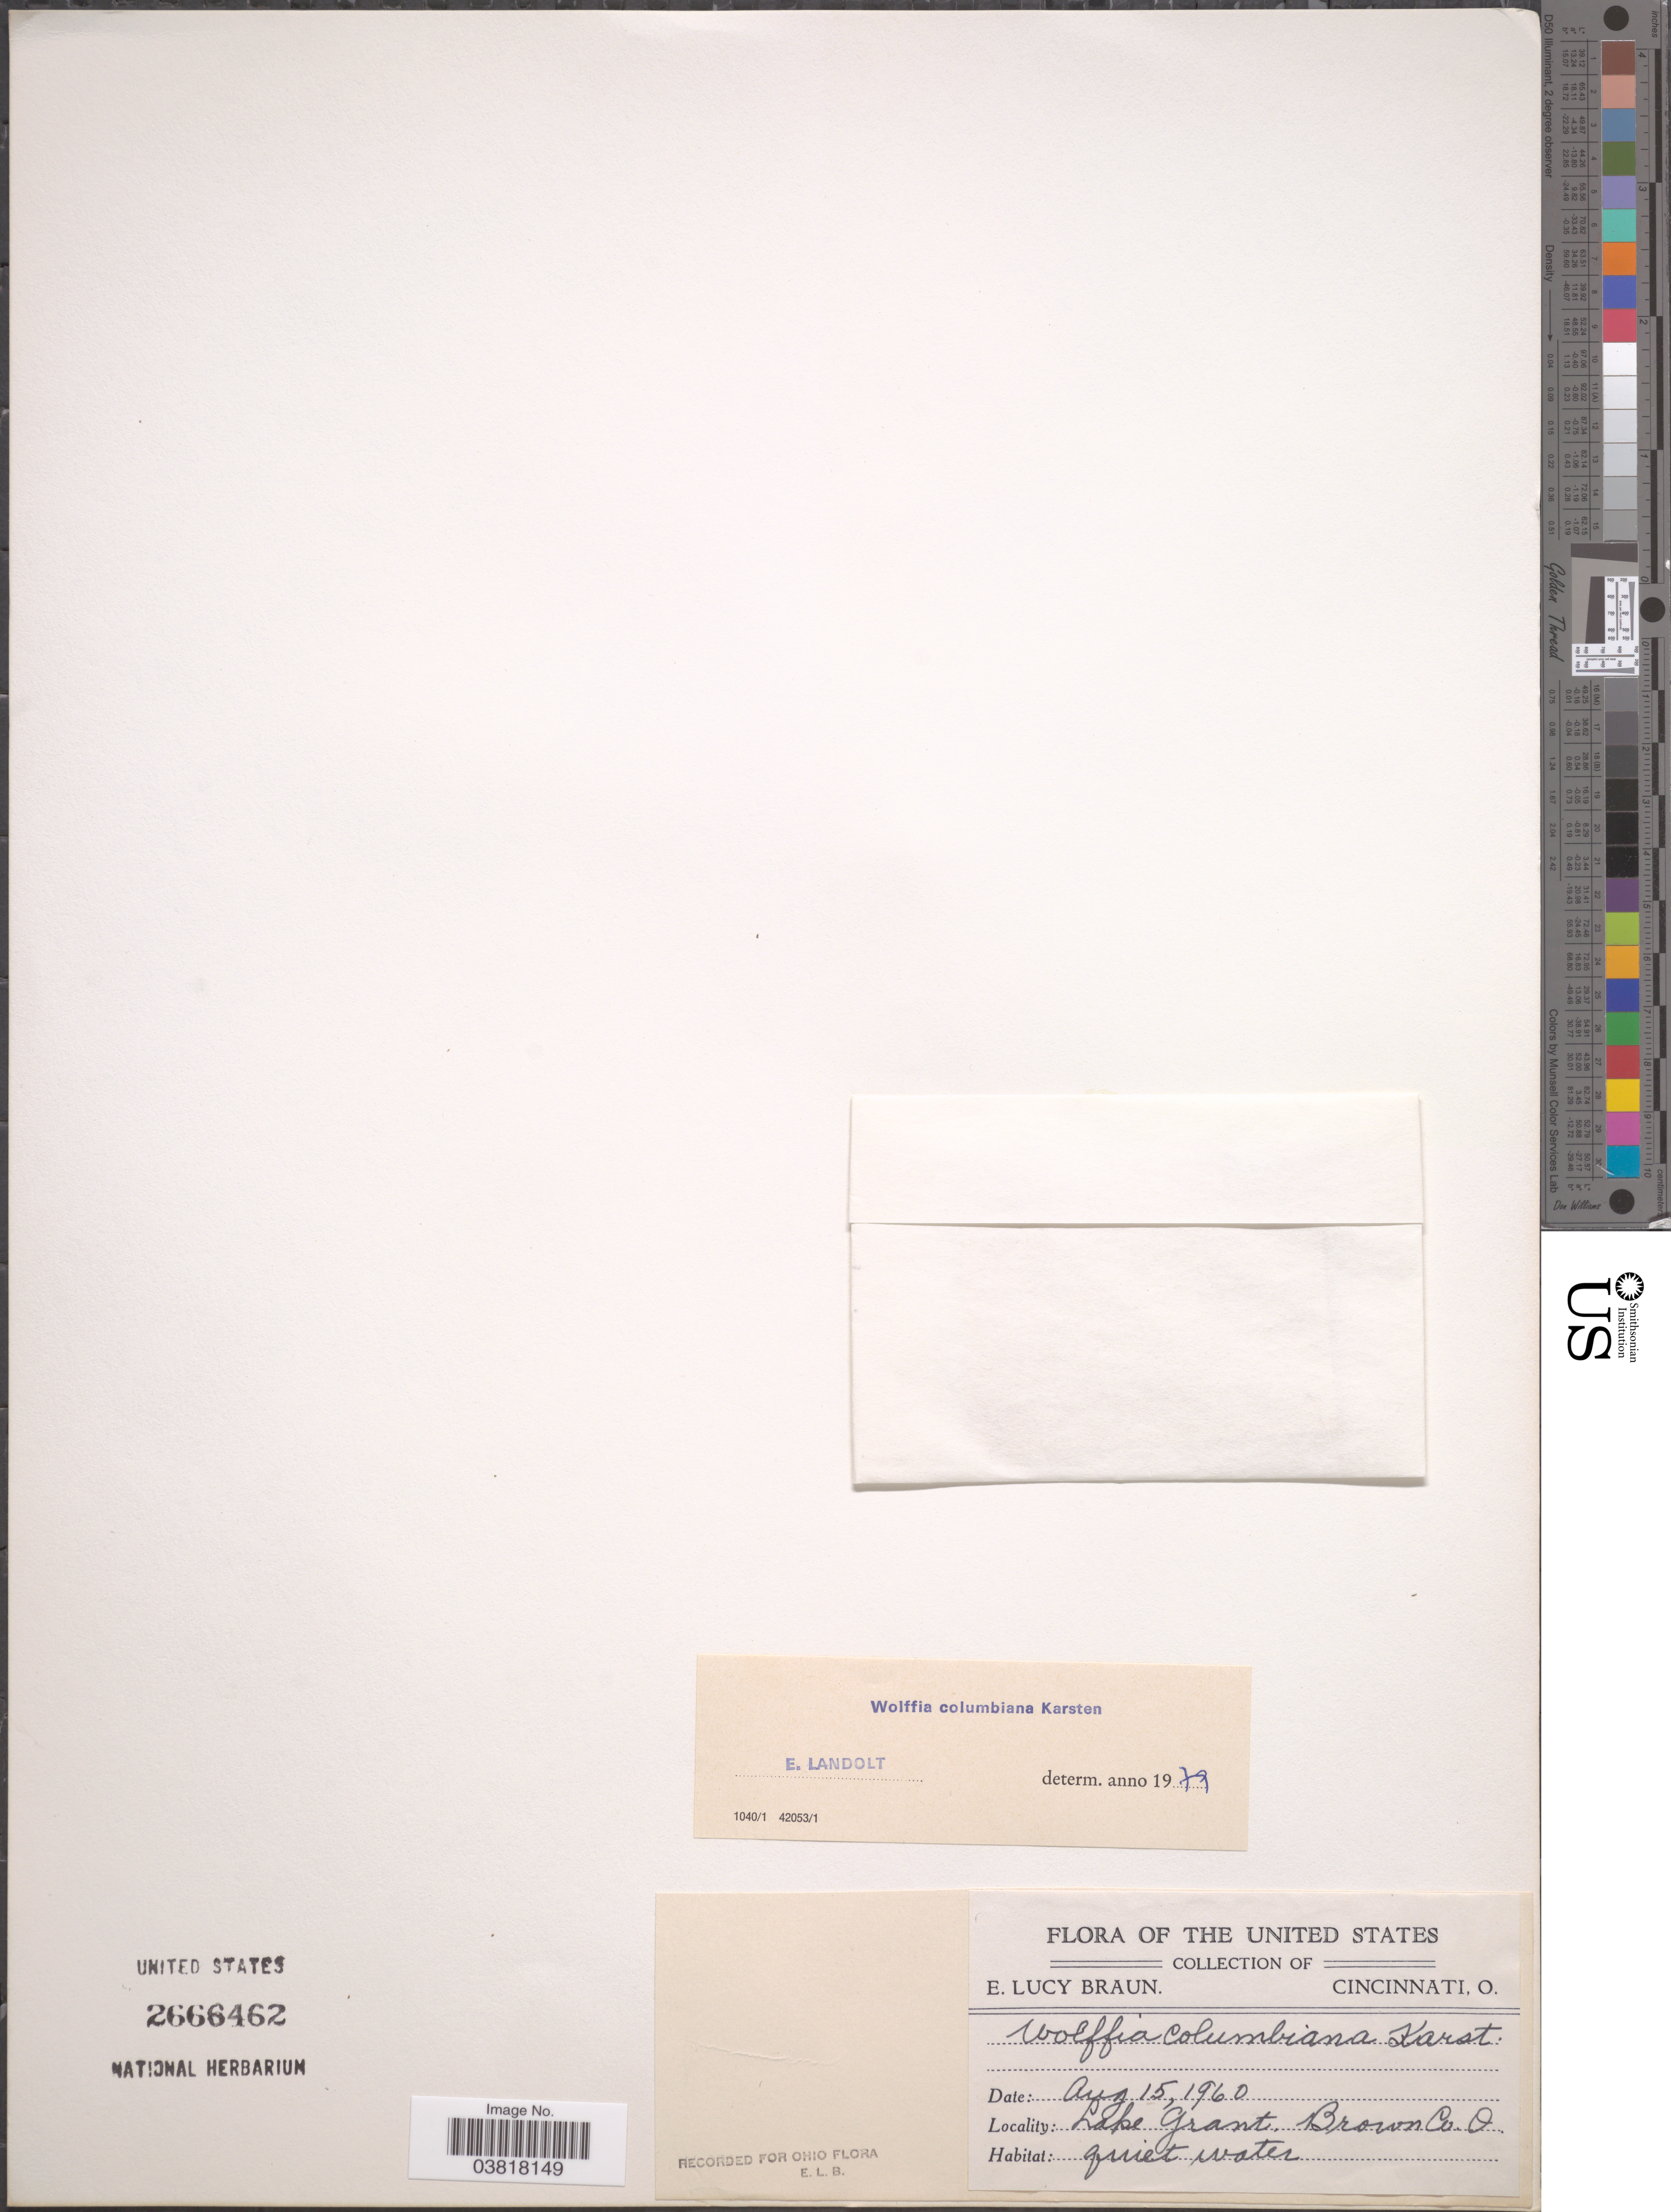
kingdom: Plantae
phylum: Tracheophyta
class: Liliopsida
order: Alismatales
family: Araceae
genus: Wolffia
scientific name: Wolffia columbiana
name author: H. Karst.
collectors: E. L. Braun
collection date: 1960-08-15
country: United States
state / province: Ohio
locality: Lake Grant, Brown Co.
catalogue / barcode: US 2666462